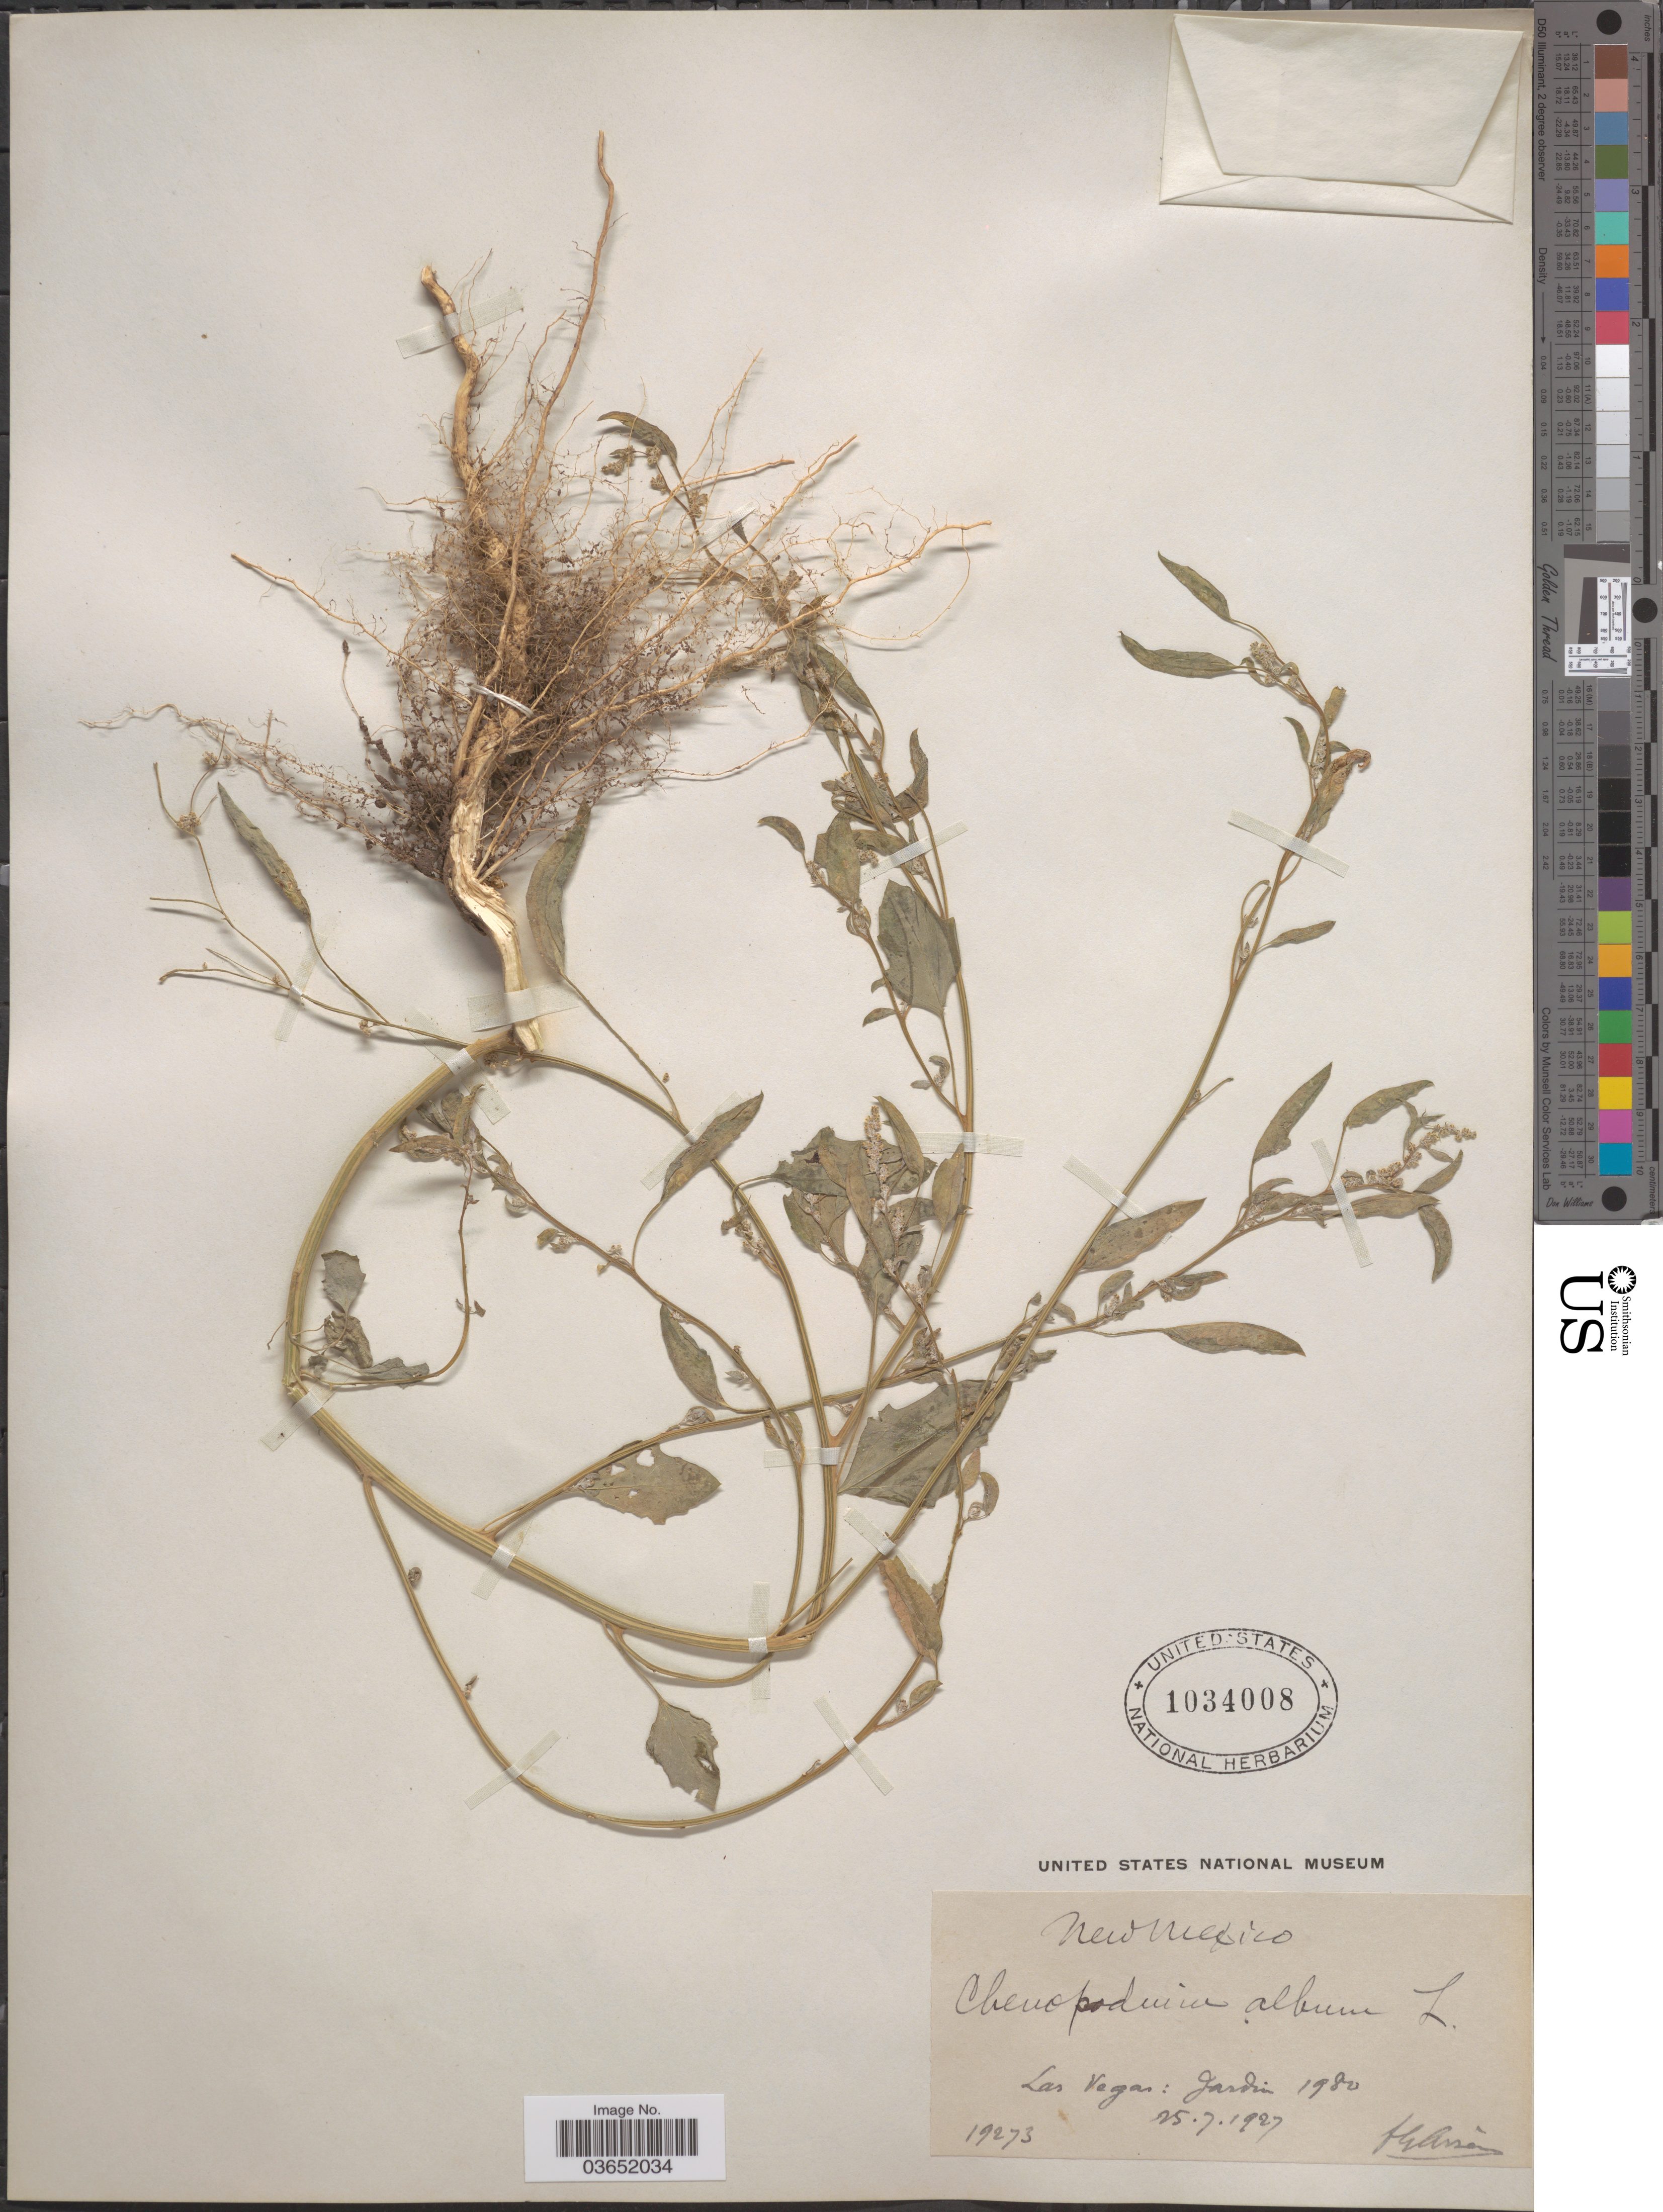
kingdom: Plantae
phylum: Tracheophyta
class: Magnoliopsida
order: Caryophyllales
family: Amaranthaceae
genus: Chenopodium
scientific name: Chenopodium album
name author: L.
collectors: Bro. G. Arsène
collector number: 19273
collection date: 1927-07-25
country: United States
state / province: New Mexico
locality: Las Vegas: Jardin.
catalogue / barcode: US 1034008